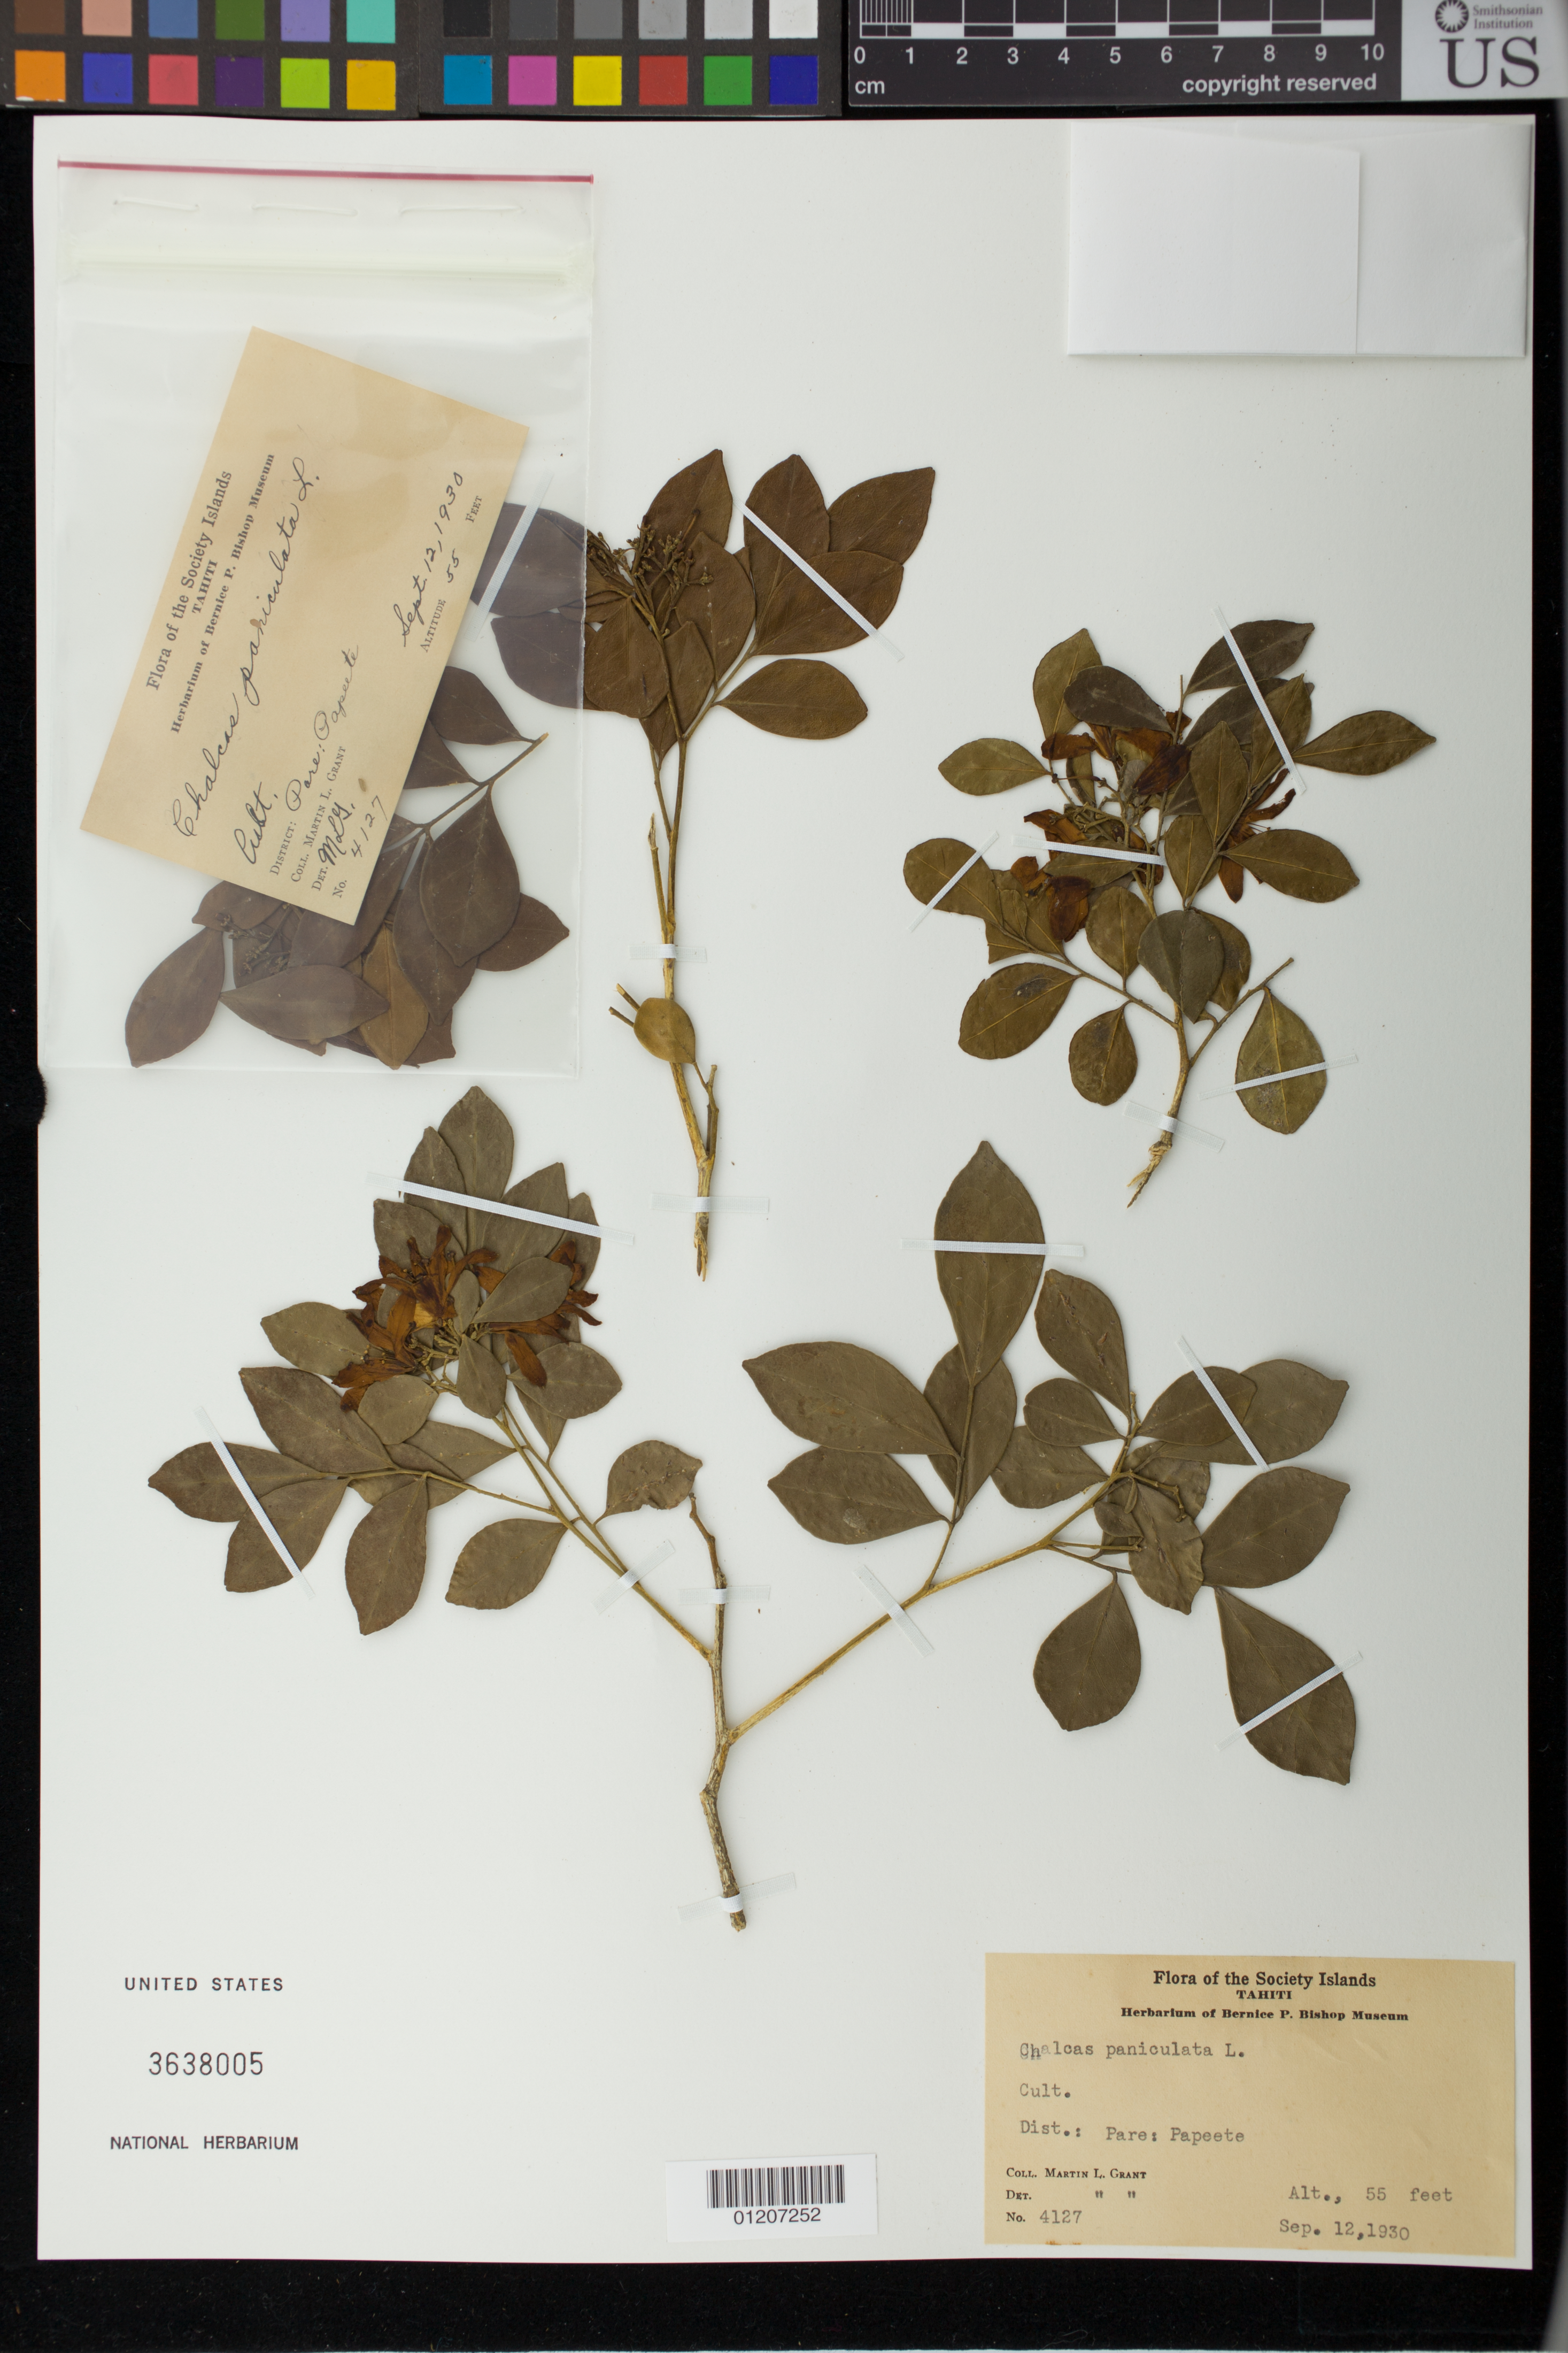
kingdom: Plantae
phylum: Tracheophyta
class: Magnoliopsida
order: Sapindales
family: Rutaceae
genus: Chalcas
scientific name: Chalcas paniculata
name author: L.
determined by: Grant, M. L.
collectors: M. L. Grant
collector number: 4127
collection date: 1930-09-12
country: French Polynesia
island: Tahiti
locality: Pare:papeete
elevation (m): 17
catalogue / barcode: US 3638005